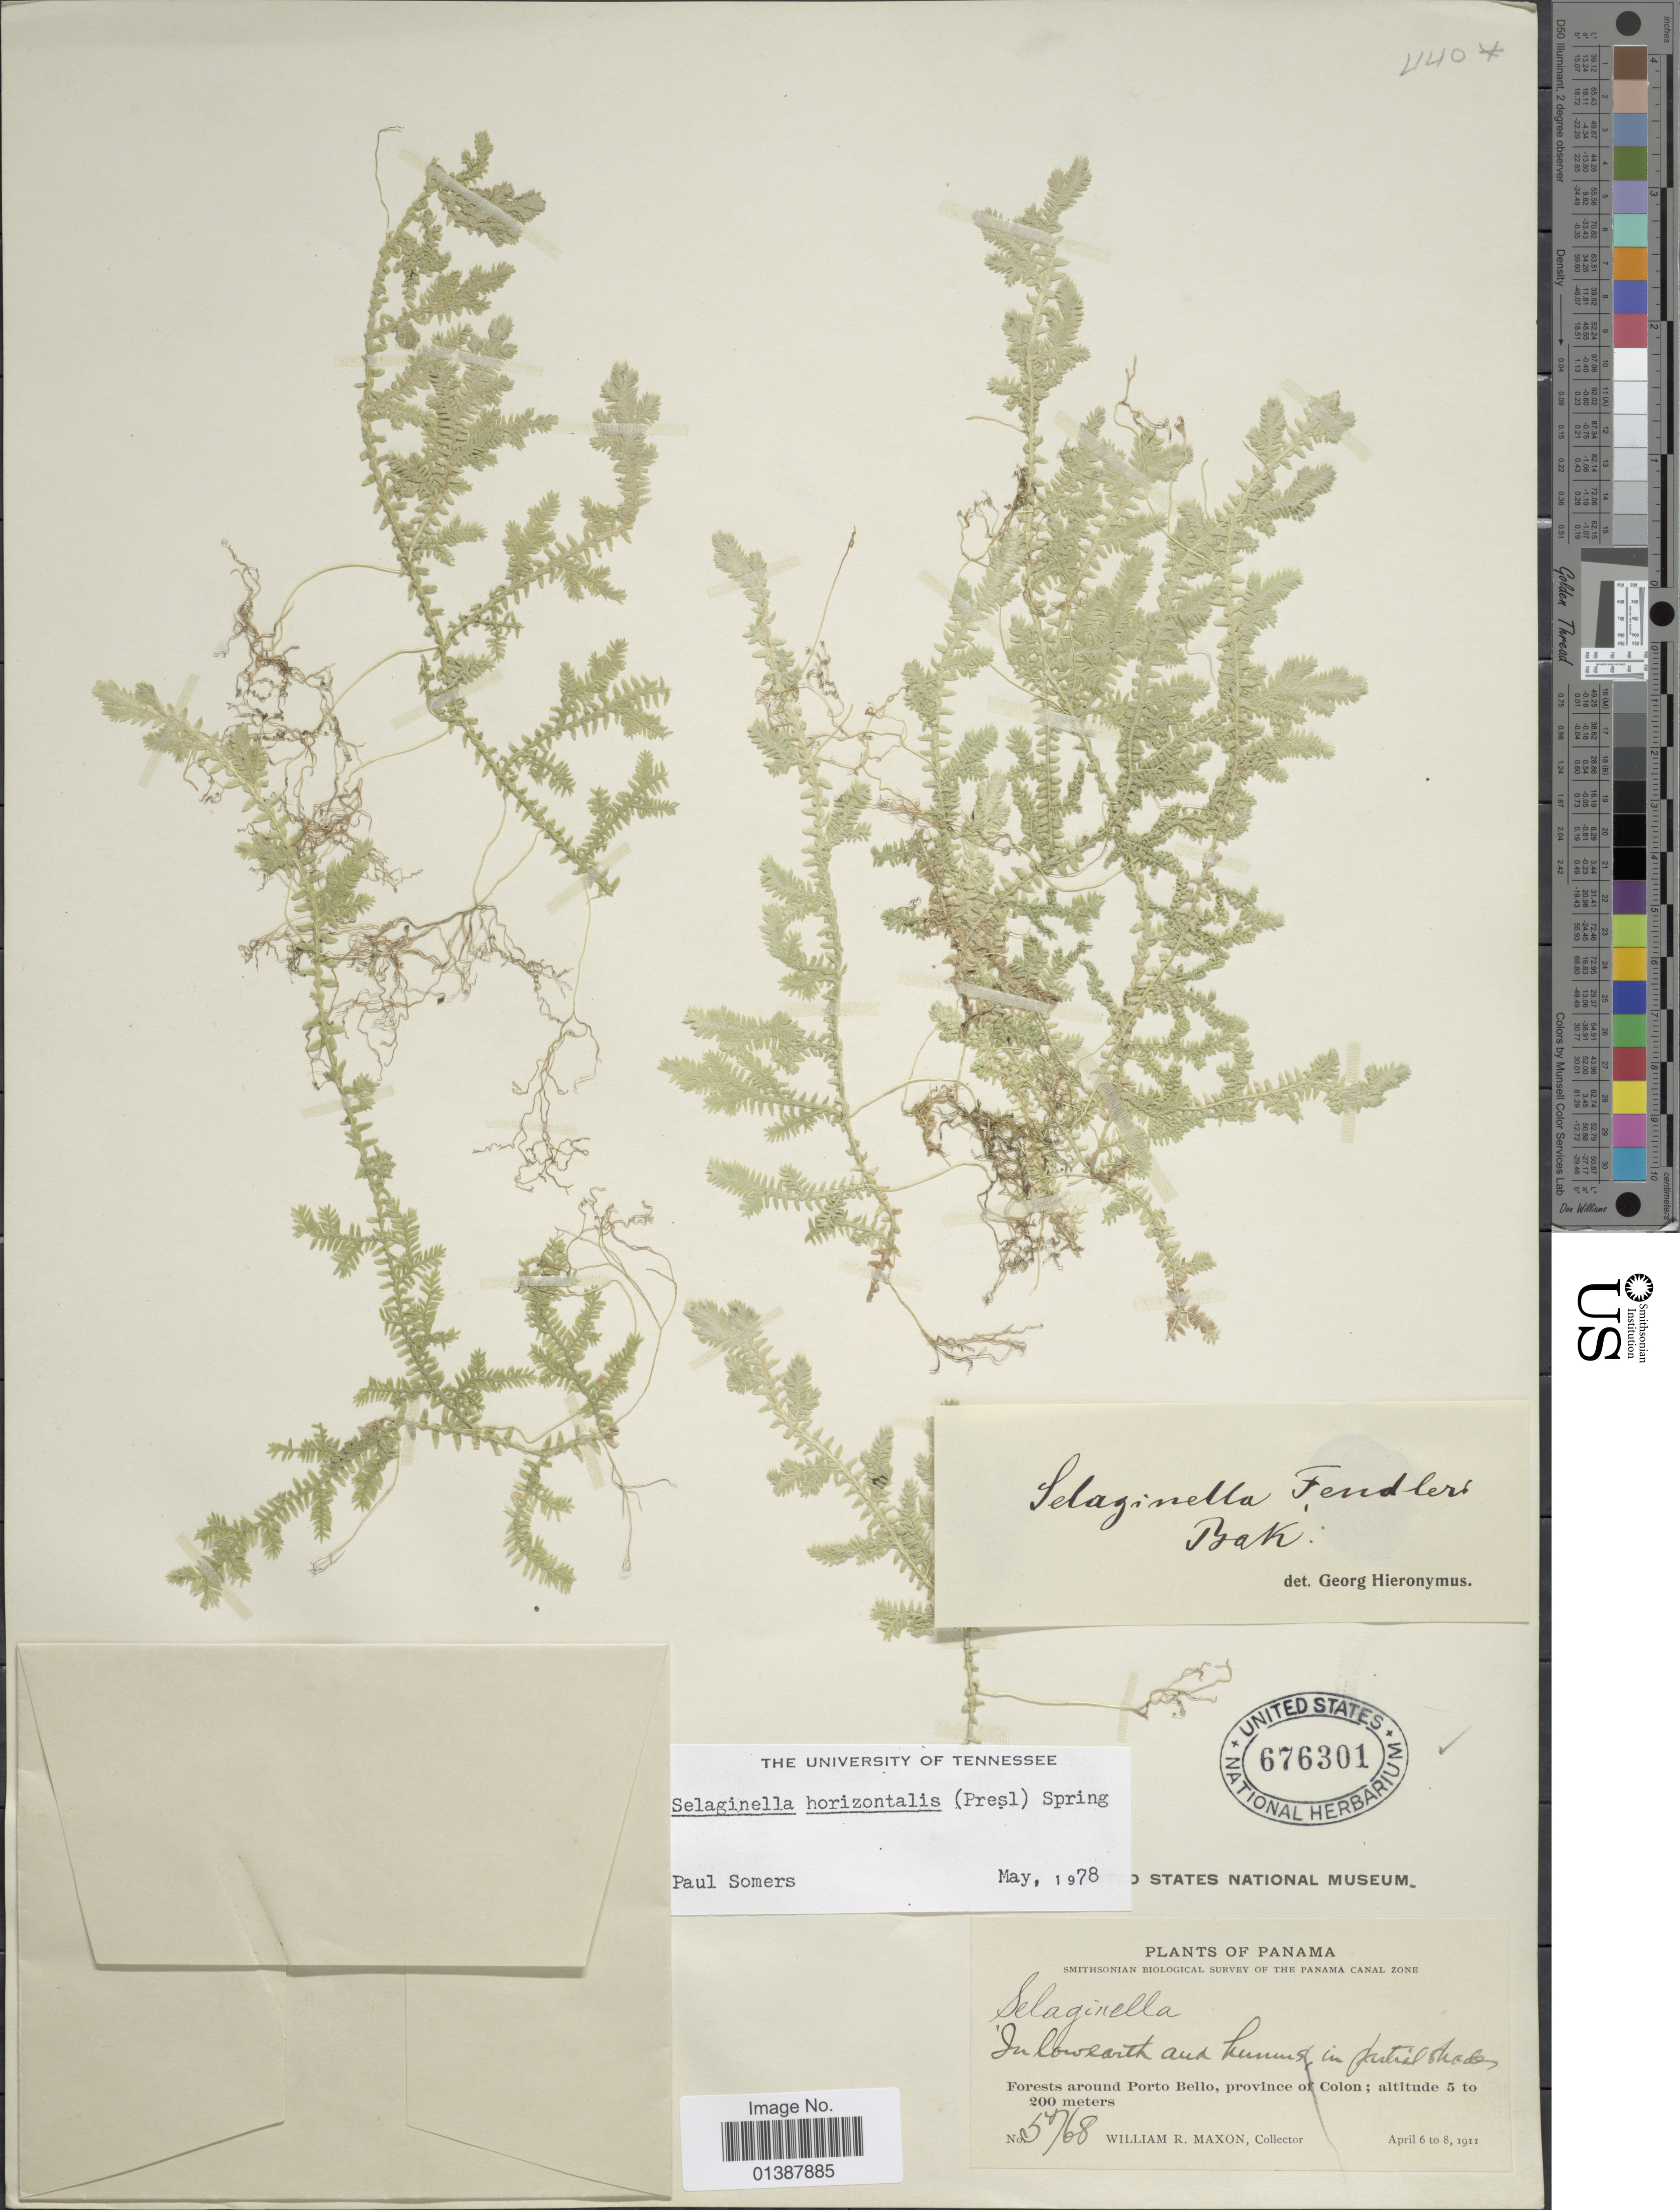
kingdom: Plantae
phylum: Tracheophyta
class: Lycopodiopsida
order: Selaginellales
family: Selaginellaceae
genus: Selaginella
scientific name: Selaginella horizontalis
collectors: W. R. Maxon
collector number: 5768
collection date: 1911-04-06/1911-04-08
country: Panama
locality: Forest around Porto Bello, province of Colon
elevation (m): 5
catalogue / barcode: US 676301